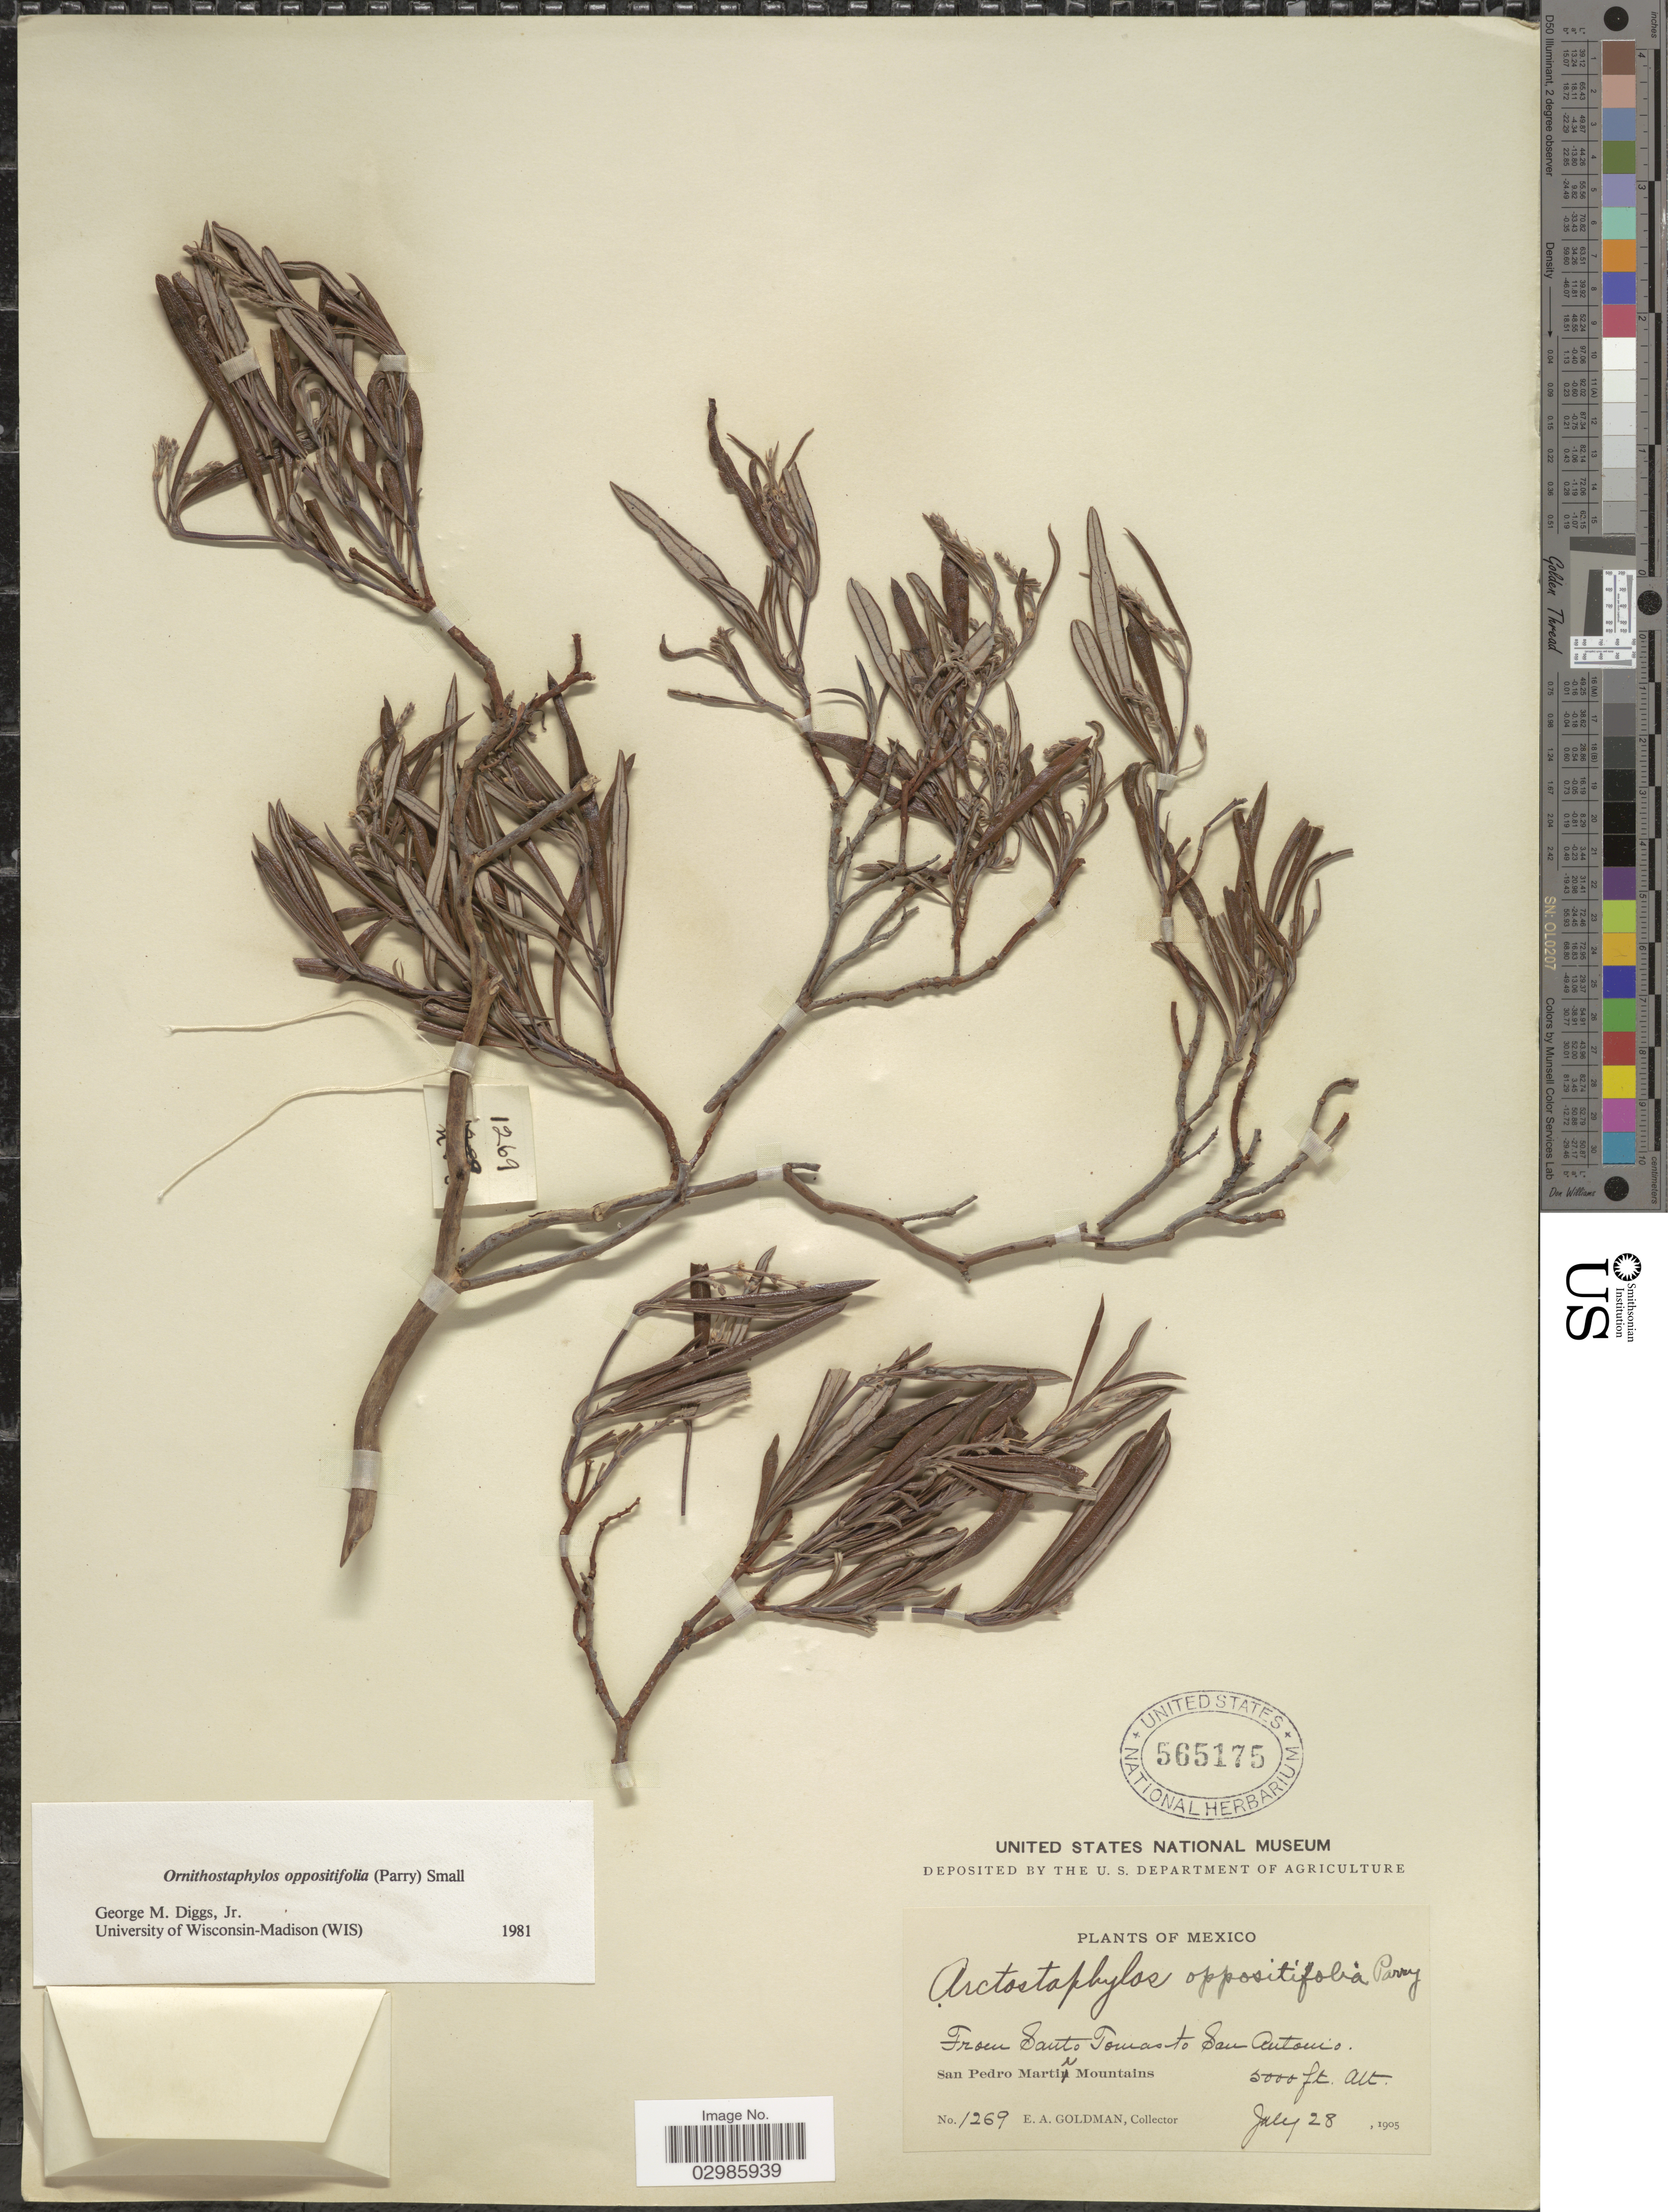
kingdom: Plantae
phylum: Tracheophyta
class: Magnoliopsida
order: Ericales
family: Ericaceae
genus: Ornithostaphylos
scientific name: Ornithostaphylos oppositifolia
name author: (Parry) Small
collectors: E. A. Goldman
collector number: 1269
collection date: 1905-07-28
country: Mexico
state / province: Baja California Norte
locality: From Santo Tomas to San Antonio. San Pedro Martir Mountains.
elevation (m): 1524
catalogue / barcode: US 565175